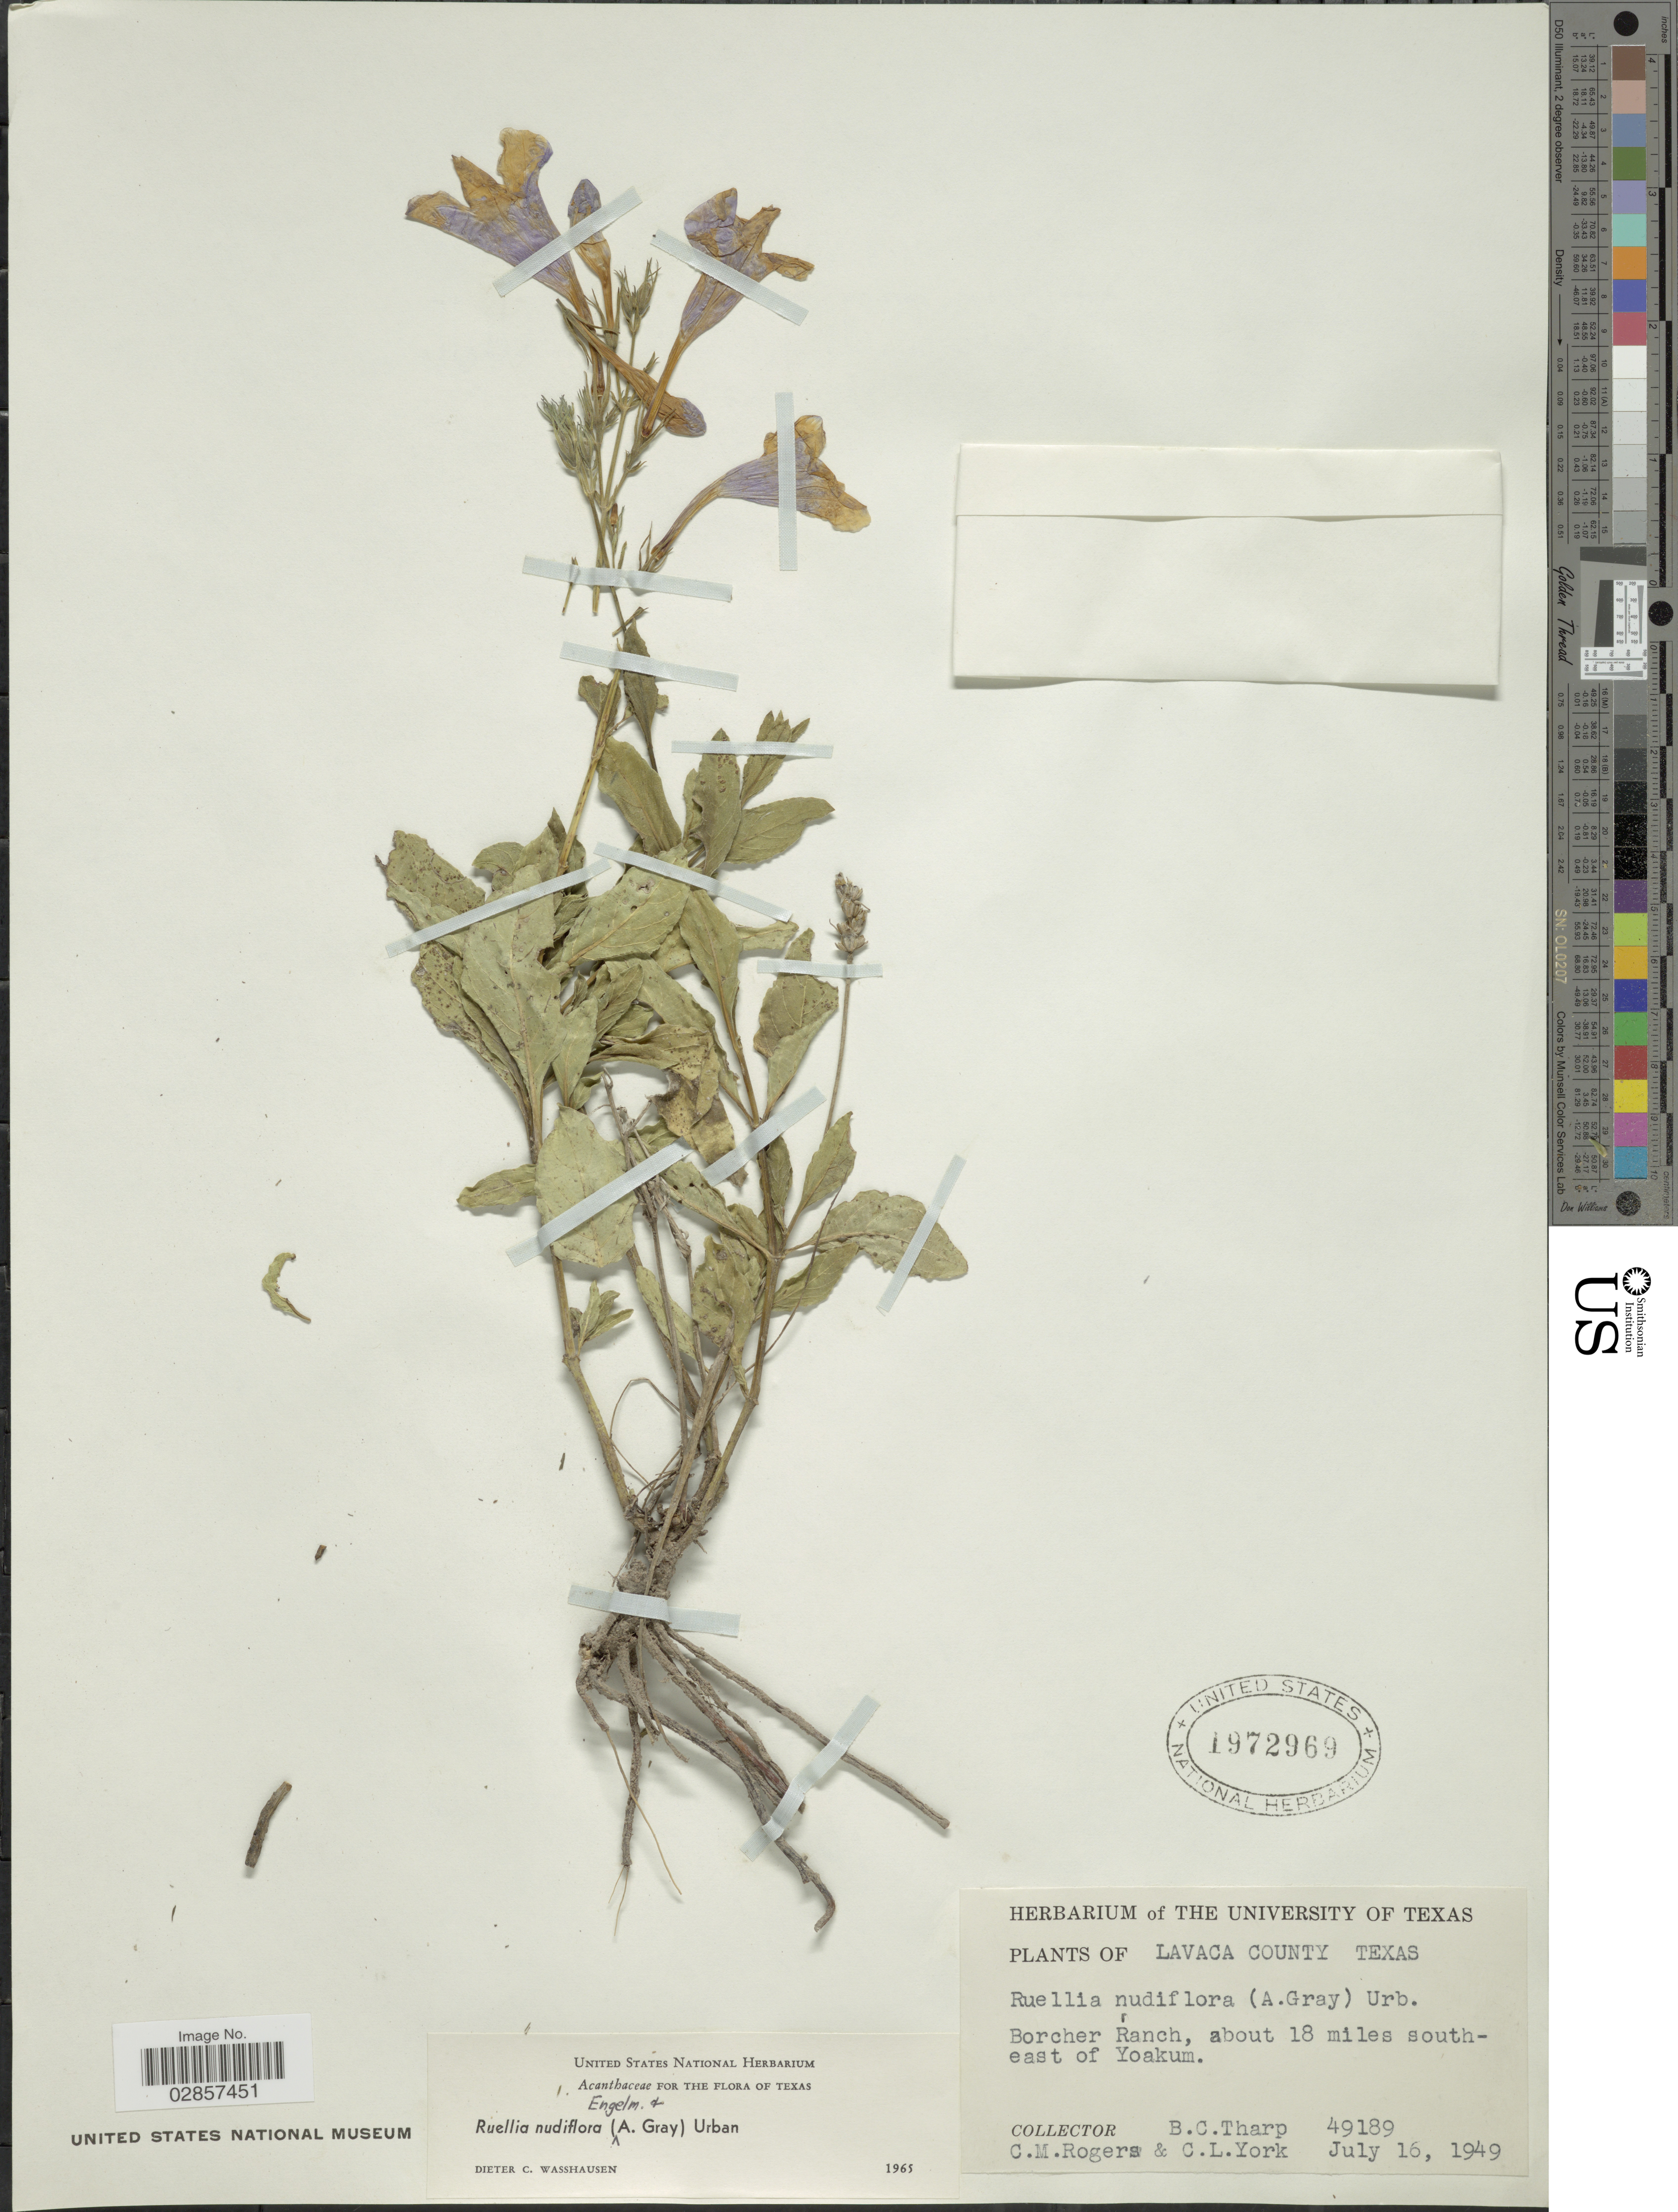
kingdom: Plantae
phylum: Tracheophyta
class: Magnoliopsida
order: Lamiales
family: Acanthaceae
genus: Ruellia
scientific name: Ruellia nudiflora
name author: (Engelm. & A. Gray) Urb.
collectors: B. C. Tharp, C. M. Rogers & C. L. York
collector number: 49189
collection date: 1949-07-16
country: United States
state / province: Texas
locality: Lavaca County Texas, Borcher Ranch, about 18 miles southeast of Yoakum.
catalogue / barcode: US 1972969